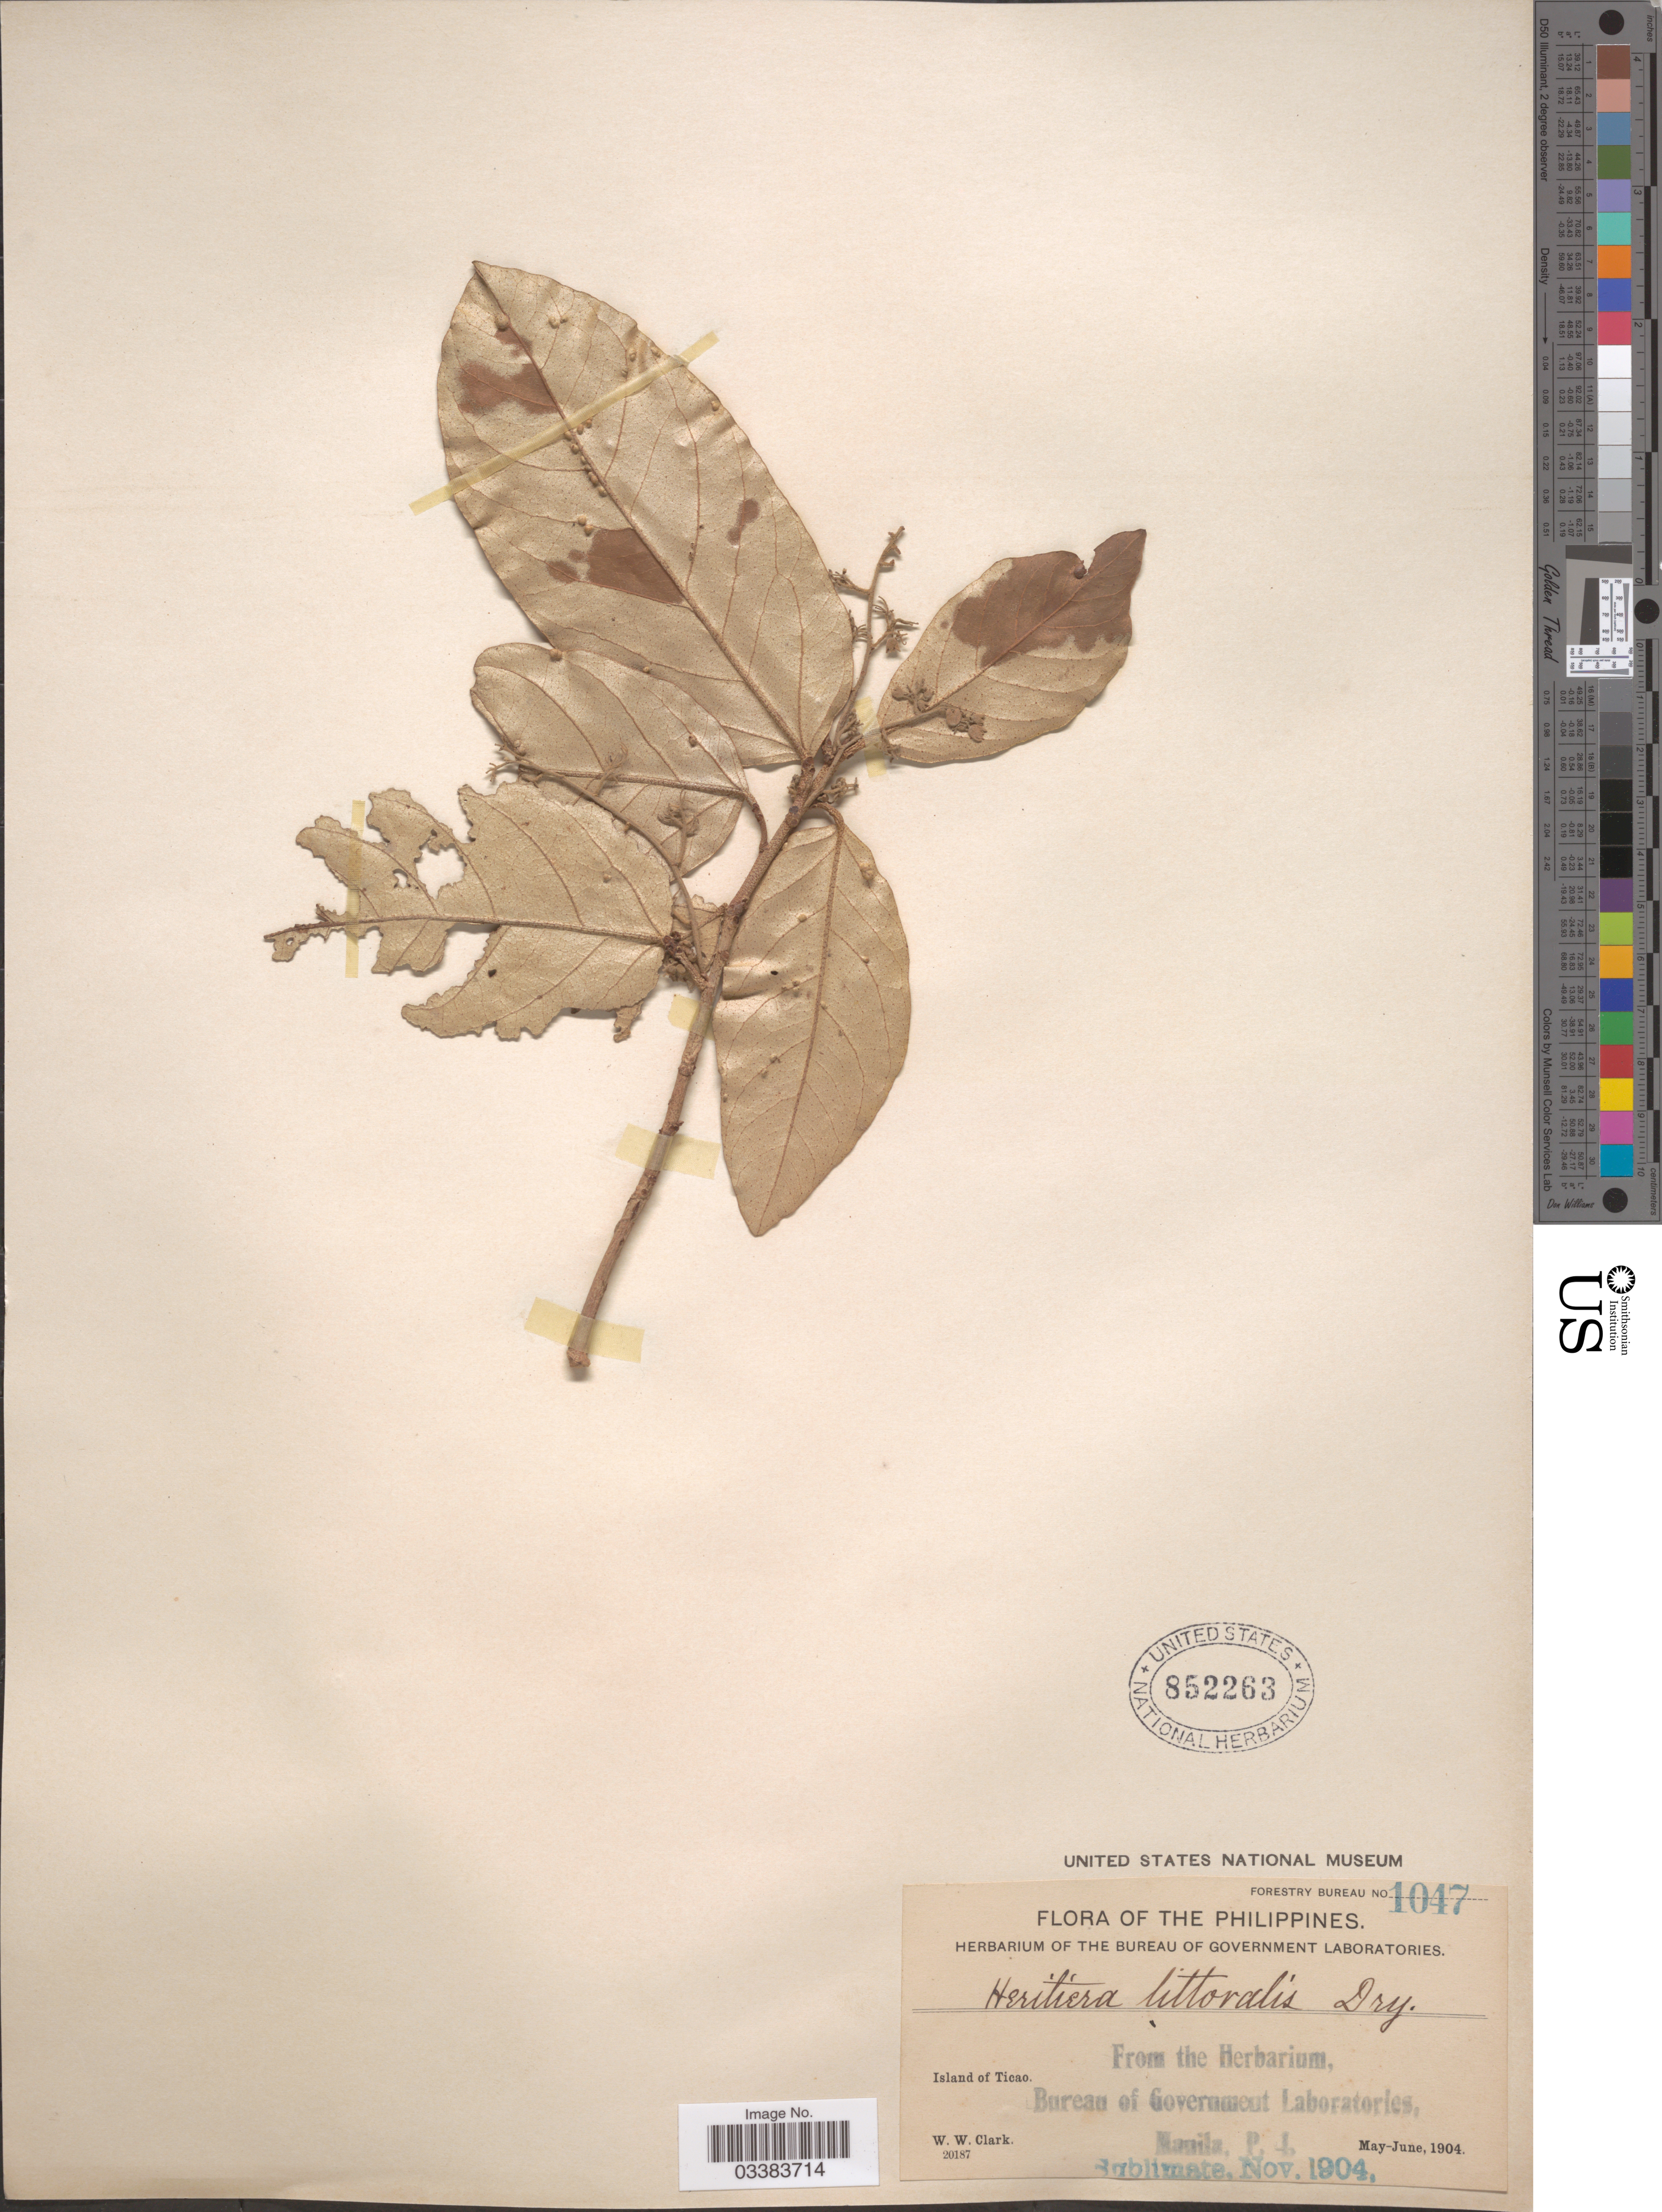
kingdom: Plantae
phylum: Tracheophyta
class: Magnoliopsida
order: Malvales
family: Malvaceae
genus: Heritiera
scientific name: Heritiera littoralis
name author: Aiton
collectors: W. W. Clark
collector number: Forestry Bureau 1047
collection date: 1904-05/1904-06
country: Philippines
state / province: Bicol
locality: Island of Ticao.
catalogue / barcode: US 852263